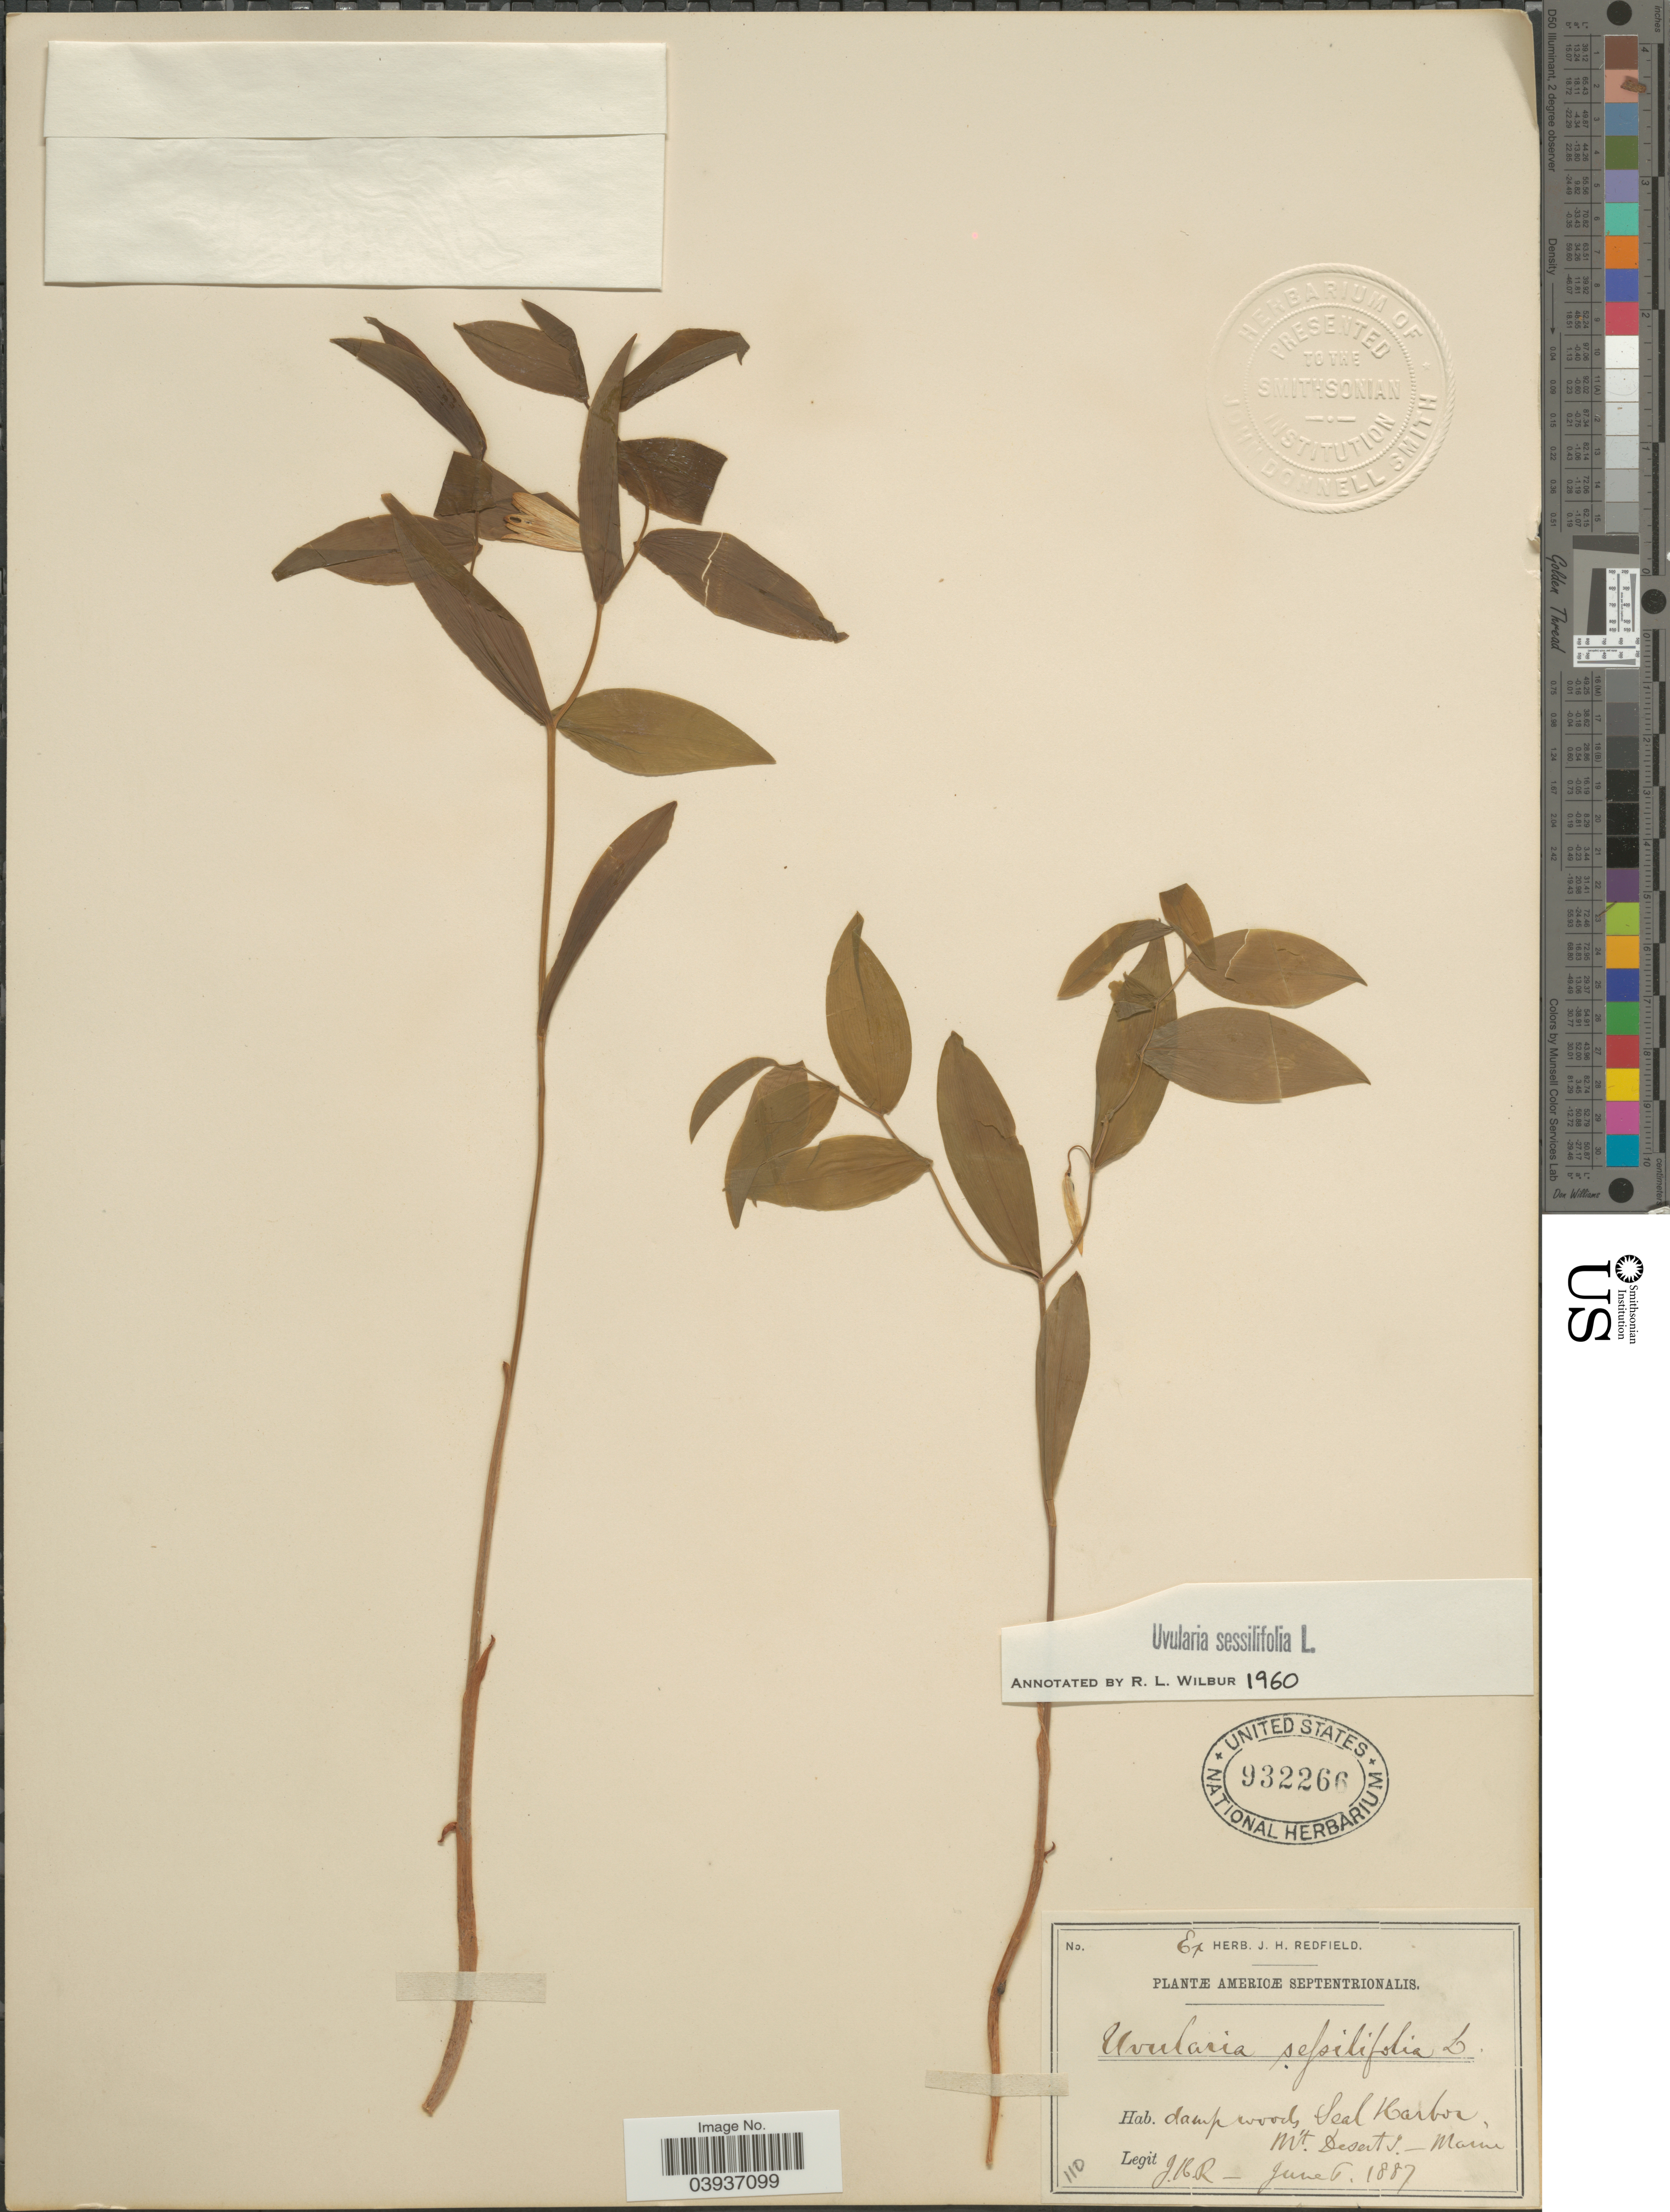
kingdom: Plantae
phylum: Tracheophyta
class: Liliopsida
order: Liliales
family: Colchicaceae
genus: Uvularia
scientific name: Uvularia sessilifolia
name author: L.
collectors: J. Redfield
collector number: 110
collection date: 1887-06-06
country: United States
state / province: Maine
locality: Americæ Septentrionalis. Seal Harbor. Mt. Desert I.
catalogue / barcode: US 932266